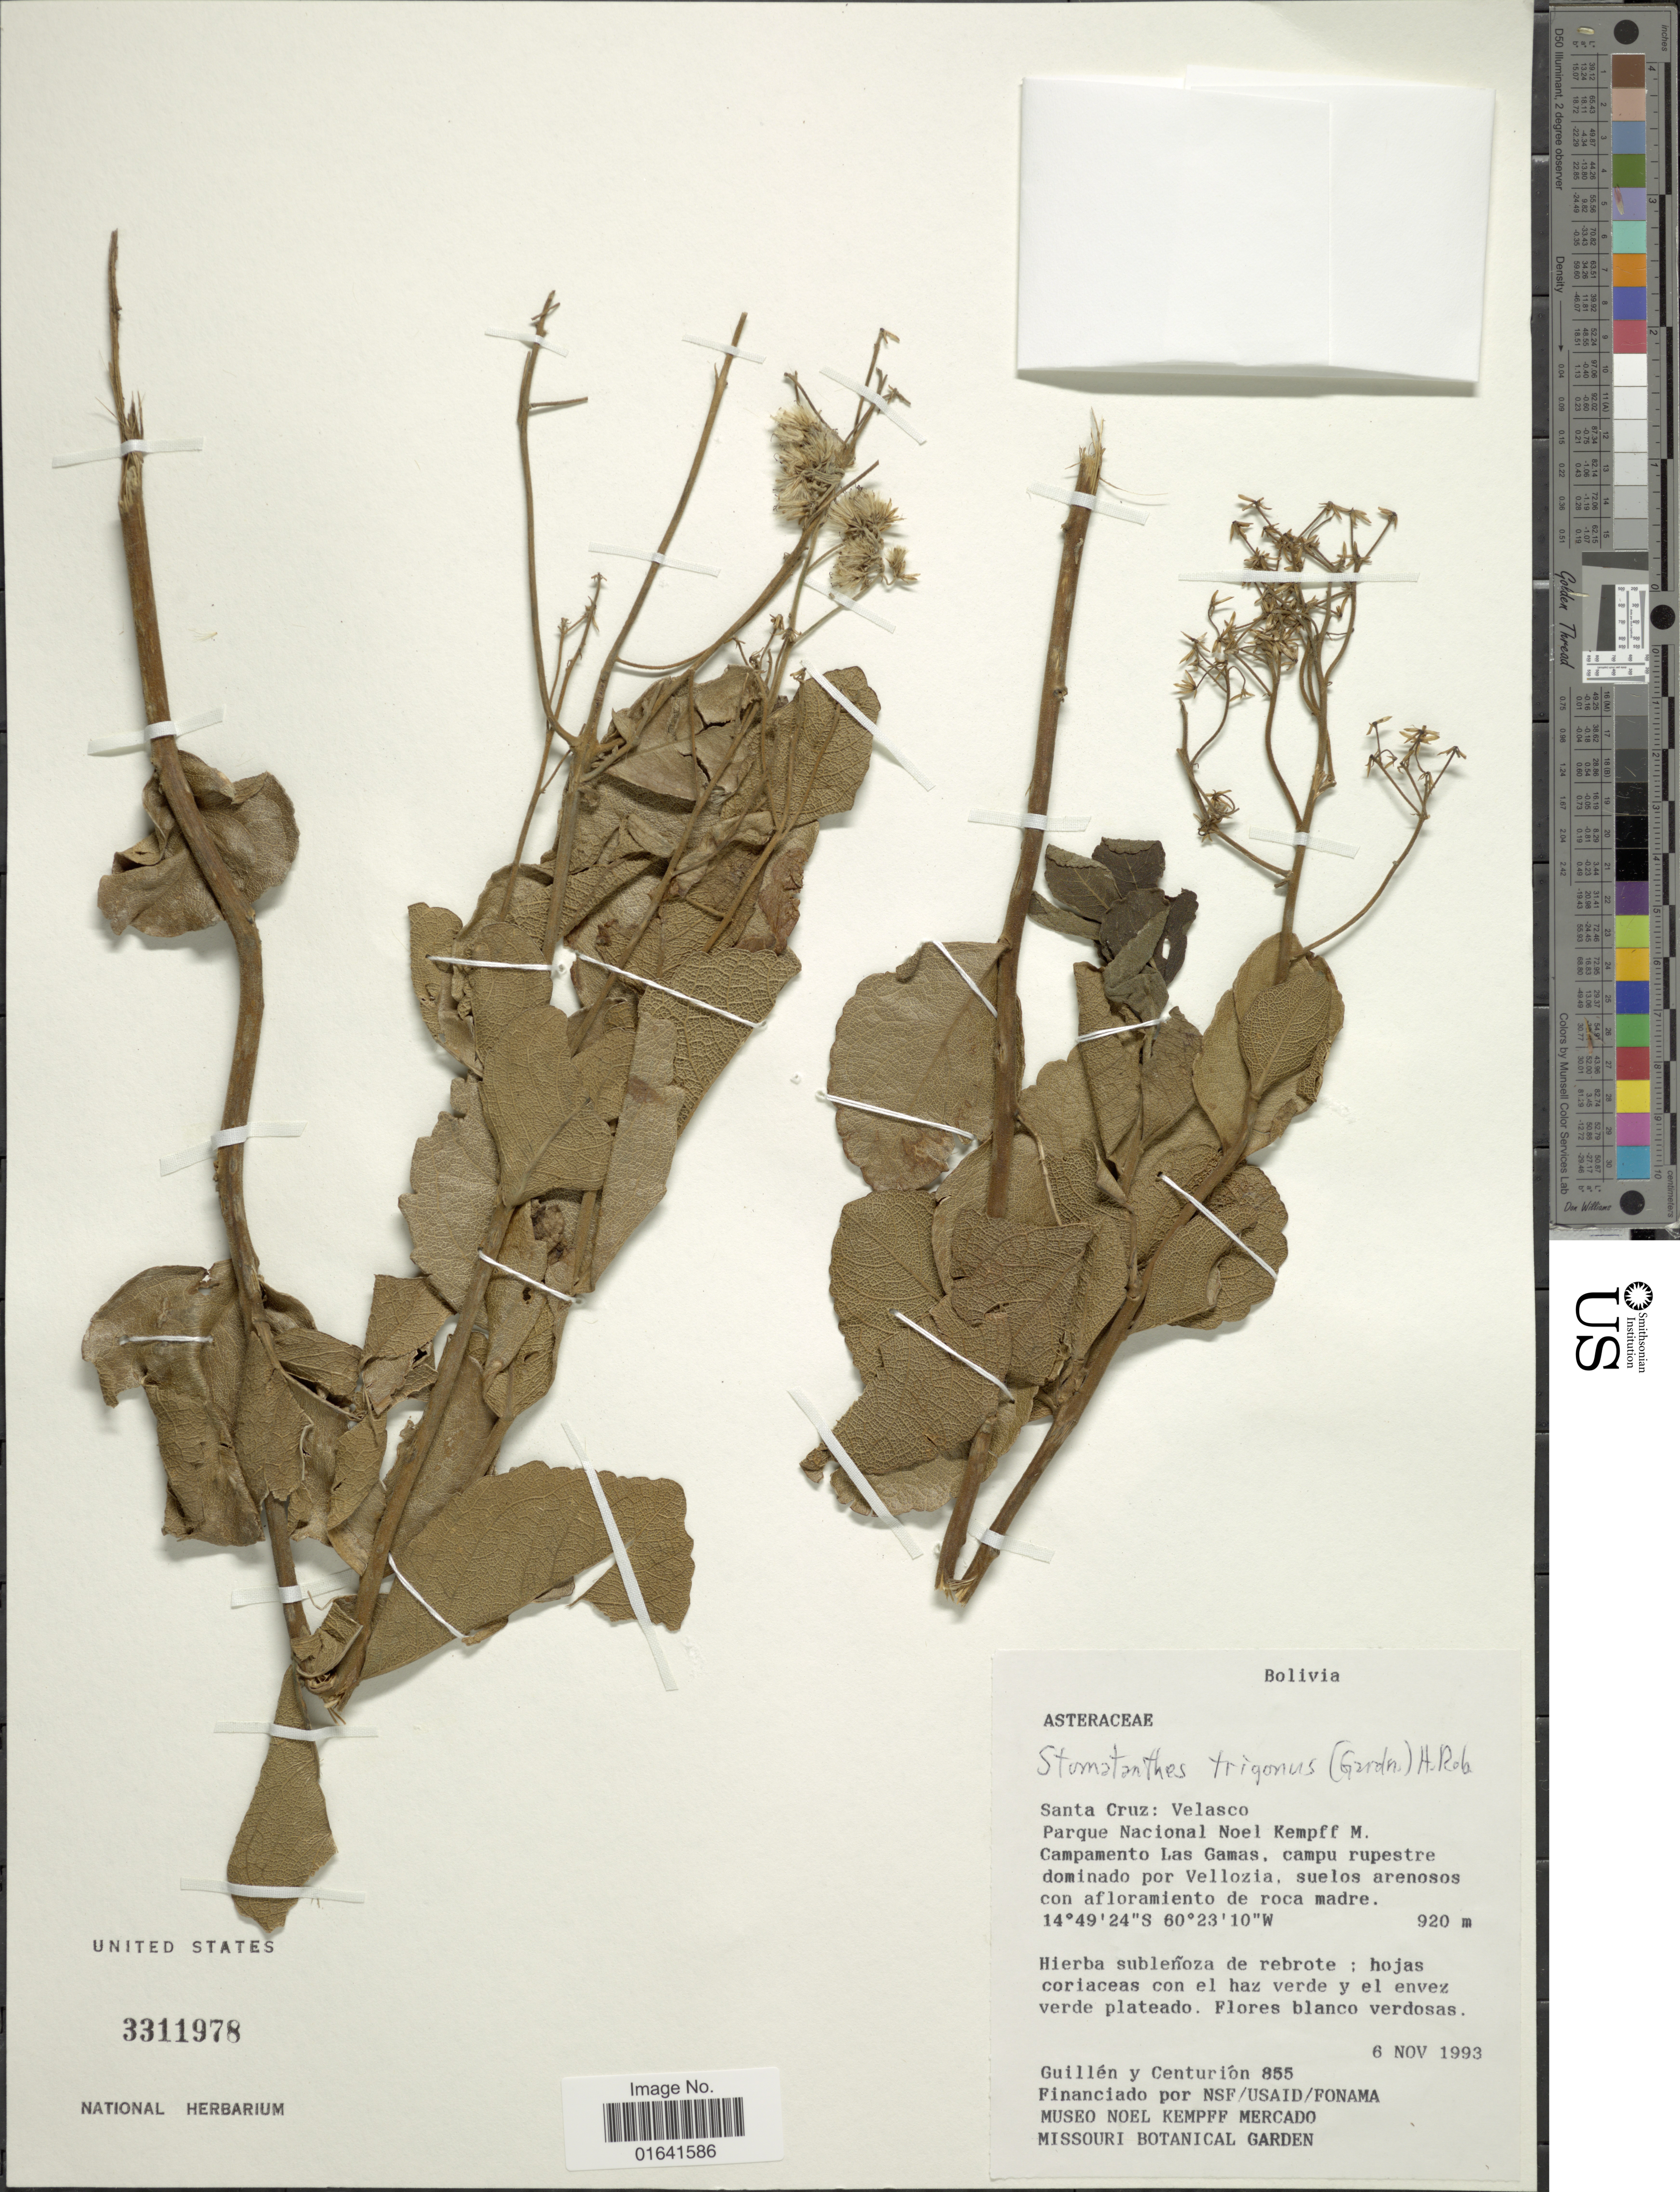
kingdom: Plantae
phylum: Tracheophyta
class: Magnoliopsida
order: Asterales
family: Asteraceae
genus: Stomatanthes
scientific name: Stomatanthes trigonus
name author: (Gardner) H. Rob.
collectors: -- Guillen & Centurion, --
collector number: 855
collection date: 1993-11-06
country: Bolivia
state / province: Santa Cruz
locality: Velasco, parque Nacional Noel Kempff M. Campamento Las Gamas, campu rupestre dominado por Vellozia, sullos arenosos con afloramiento de roca madre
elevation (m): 920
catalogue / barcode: US 3311978